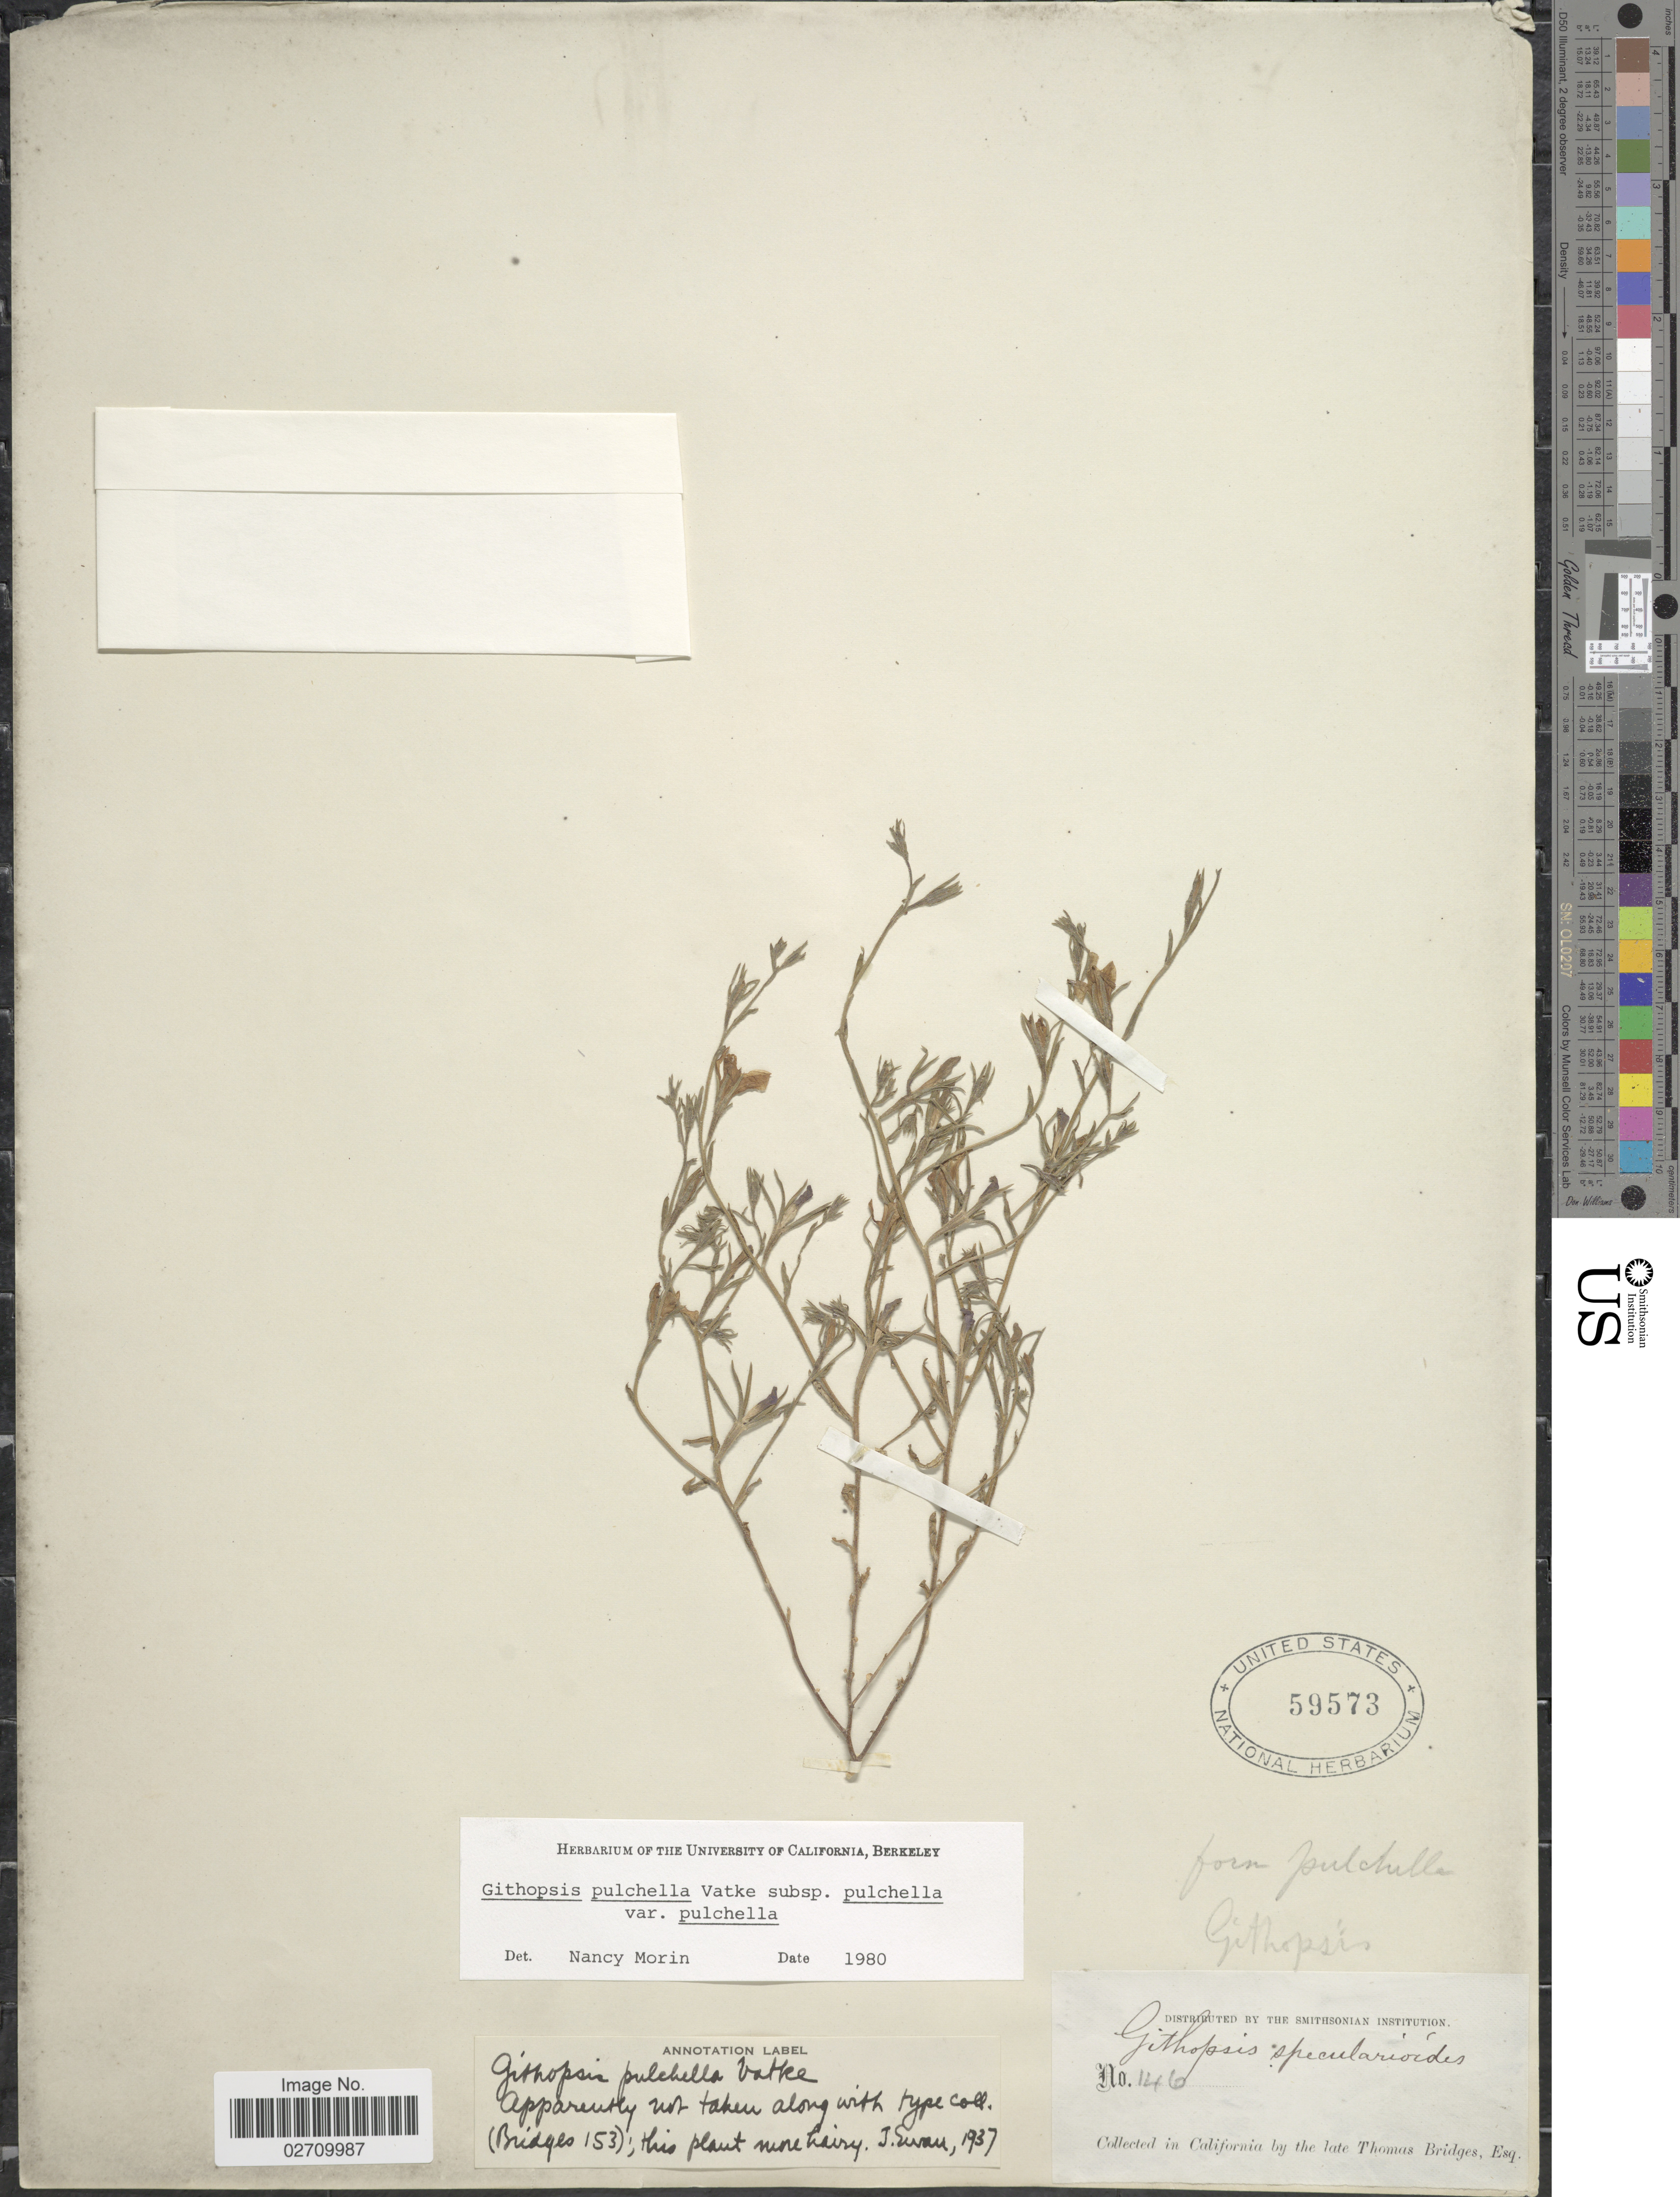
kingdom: Plantae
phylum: Tracheophyta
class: Magnoliopsida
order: Asterales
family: Campanulaceae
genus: Githopsis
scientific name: Githopsis pulchella var. pulchella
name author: Vatke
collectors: T. Bridges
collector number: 146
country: United States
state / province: California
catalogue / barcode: US 59573